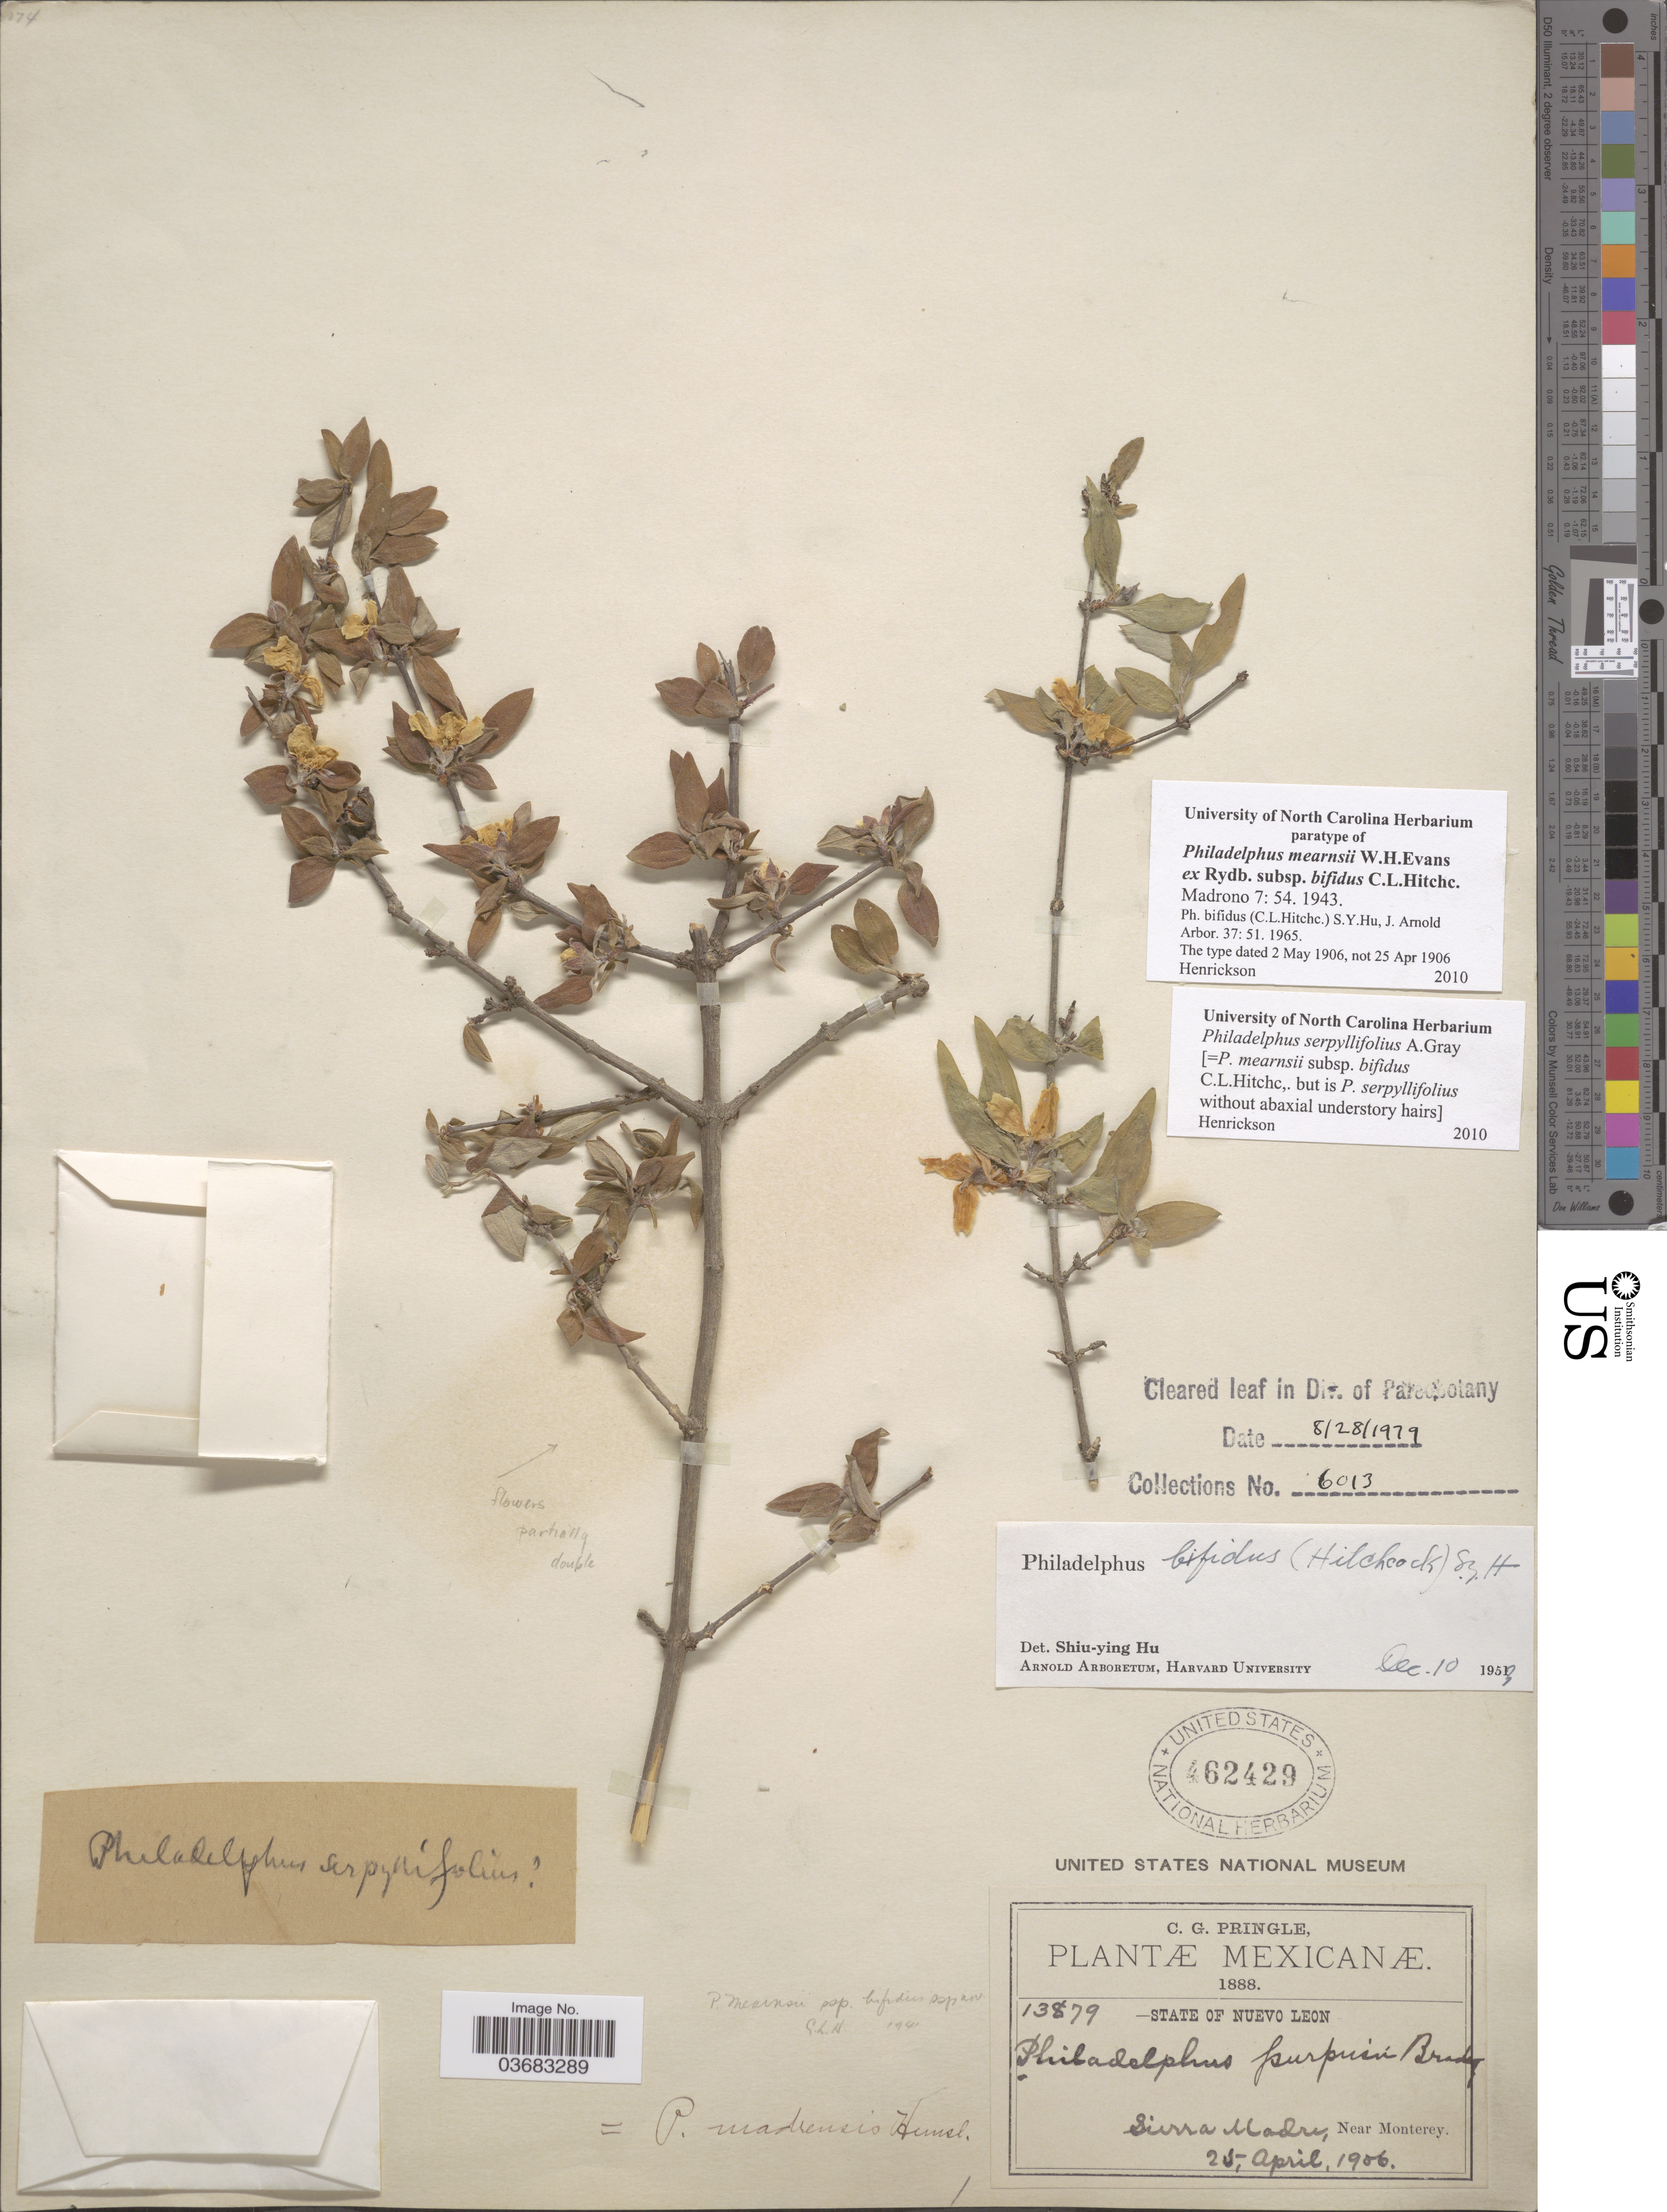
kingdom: Plantae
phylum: Tracheophyta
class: Magnoliopsida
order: Cornales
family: Hydrangeaceae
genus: Philadelphus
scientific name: Philadelphus serpyllifolius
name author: A. Gray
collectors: C. G. Pringle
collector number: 13879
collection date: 1906-04-25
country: Mexico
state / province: Nuevo León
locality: Sierra Madres, Near Monterey.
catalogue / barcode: US 462429